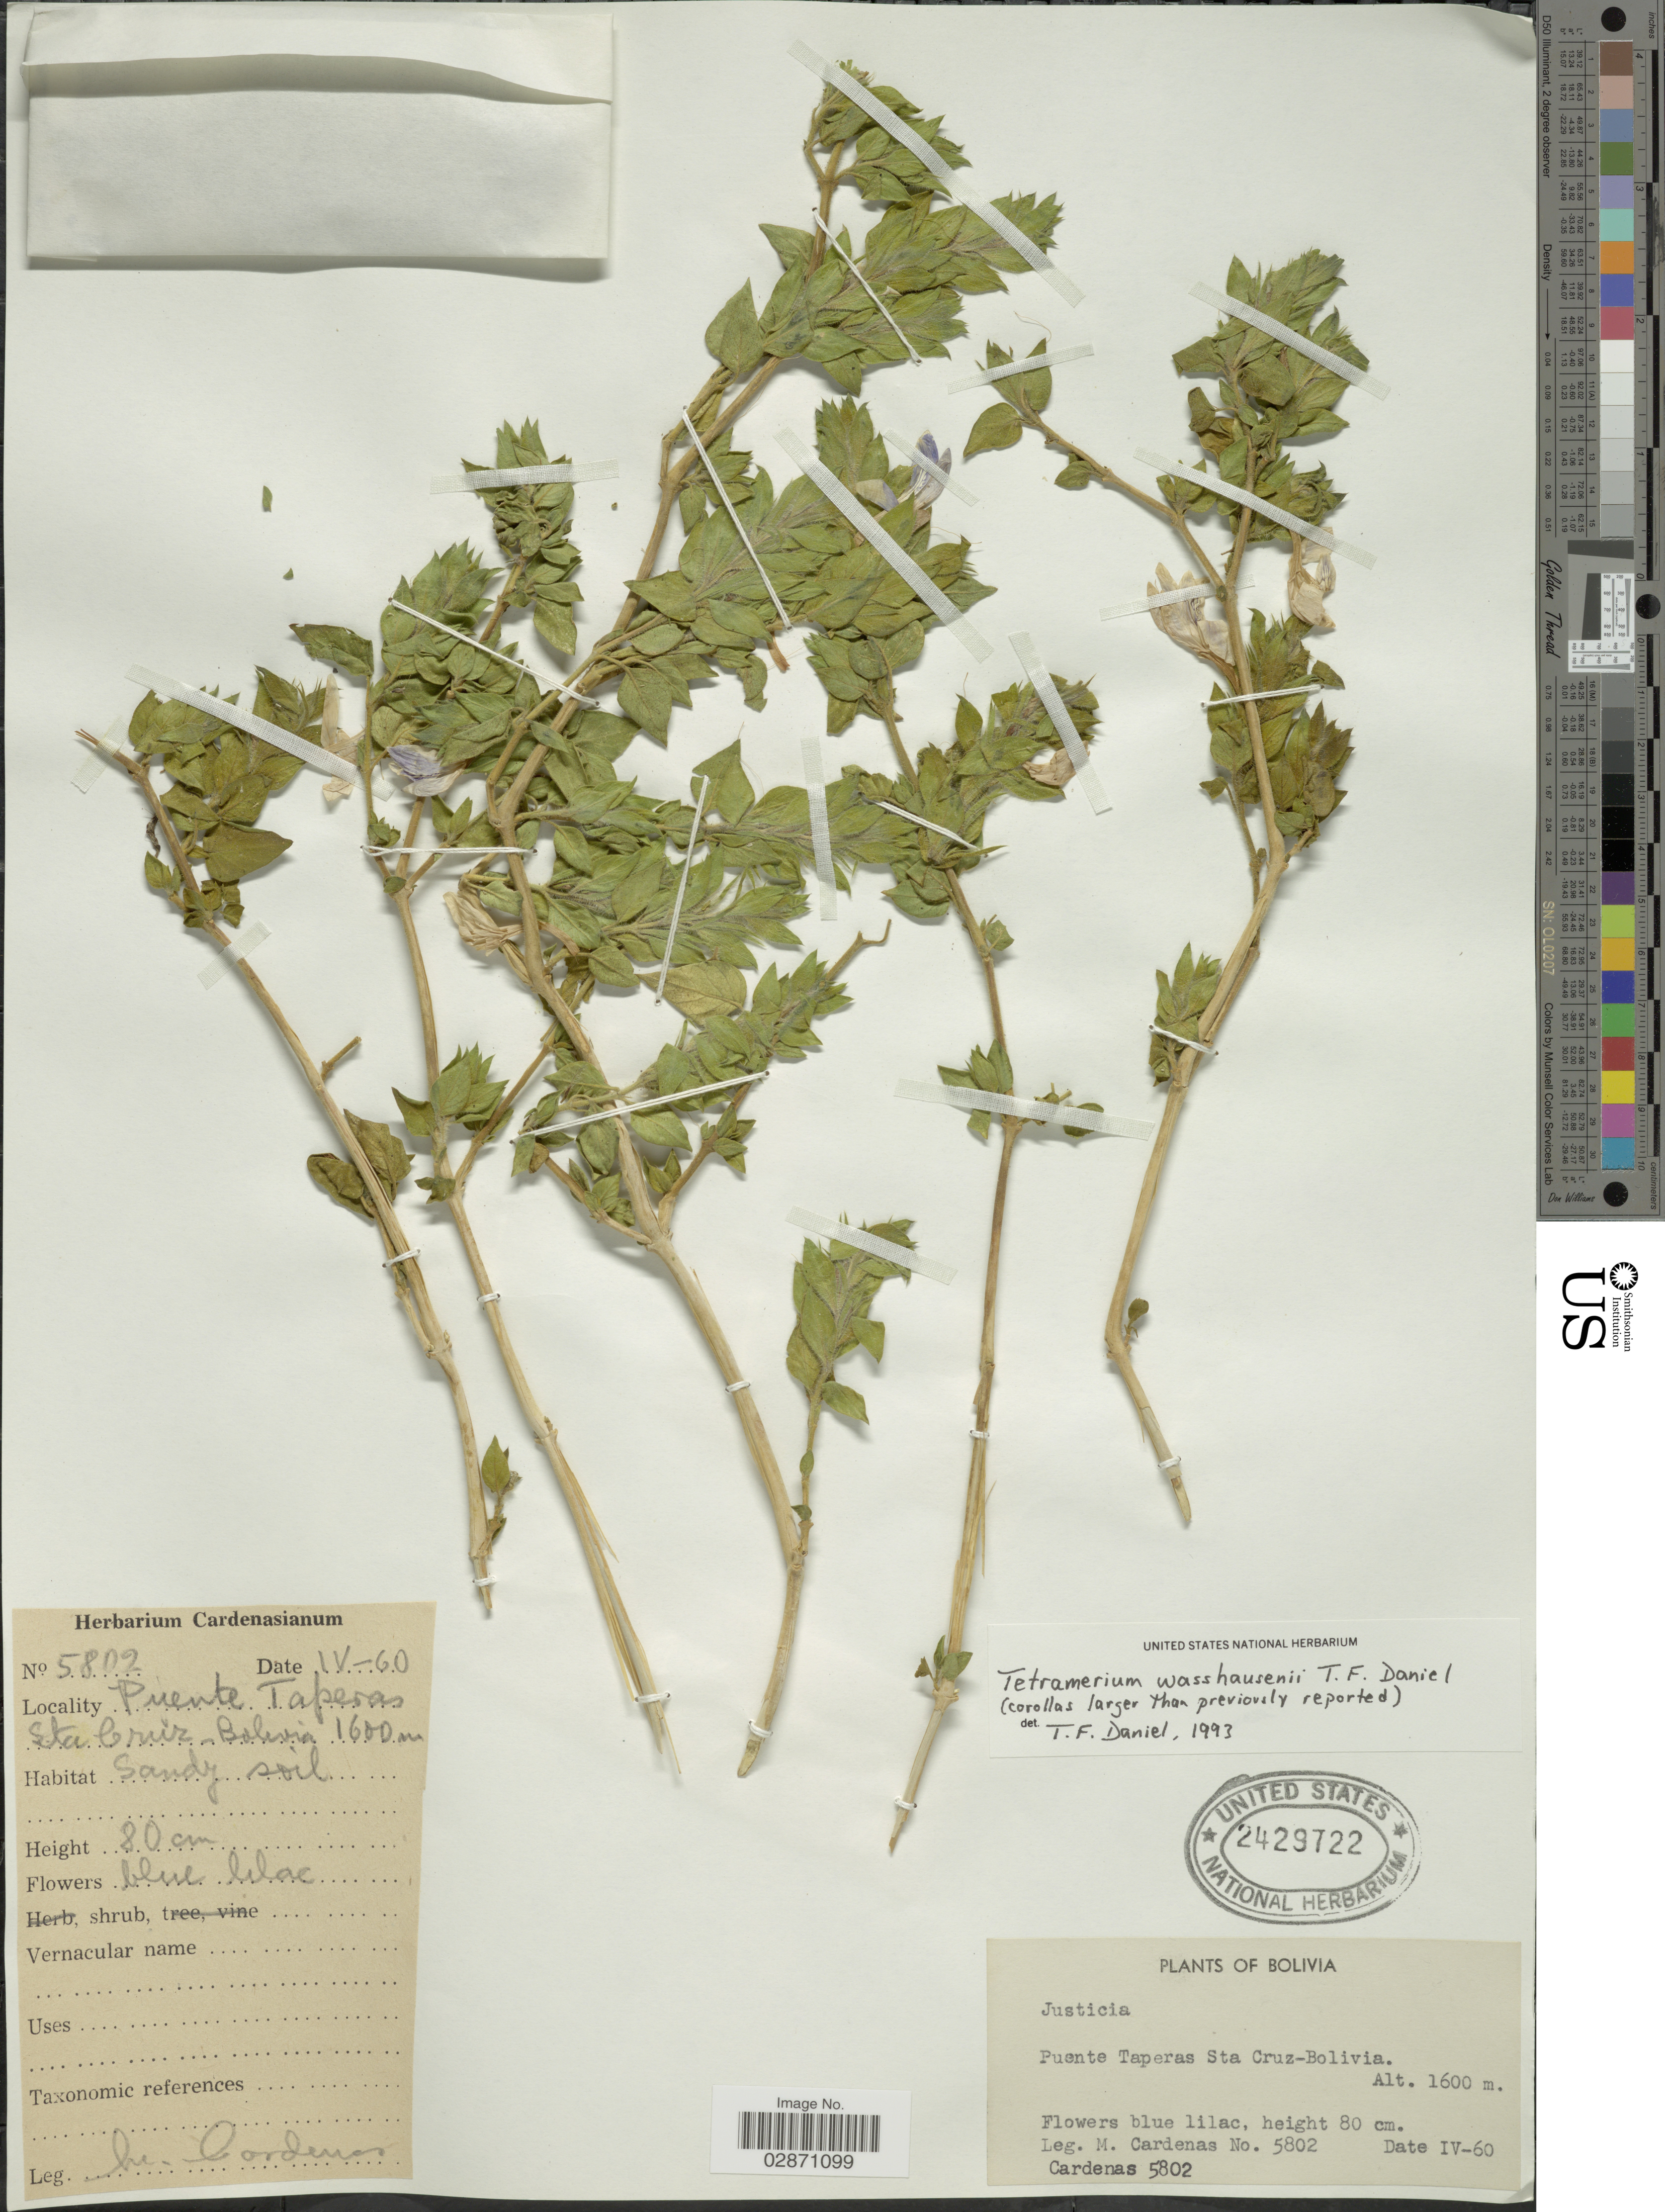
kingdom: Plantae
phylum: Tracheophyta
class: Magnoliopsida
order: Lamiales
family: Acanthaceae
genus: Tetramerium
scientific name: Tetramerium wasshausenii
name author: T.F. Daniel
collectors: M. Cárdenas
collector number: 5802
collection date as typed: Transcribed d/m/y: /4/60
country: Bolivia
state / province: Santa Cruz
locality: Puente Taperas.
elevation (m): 1600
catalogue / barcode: US 2429722